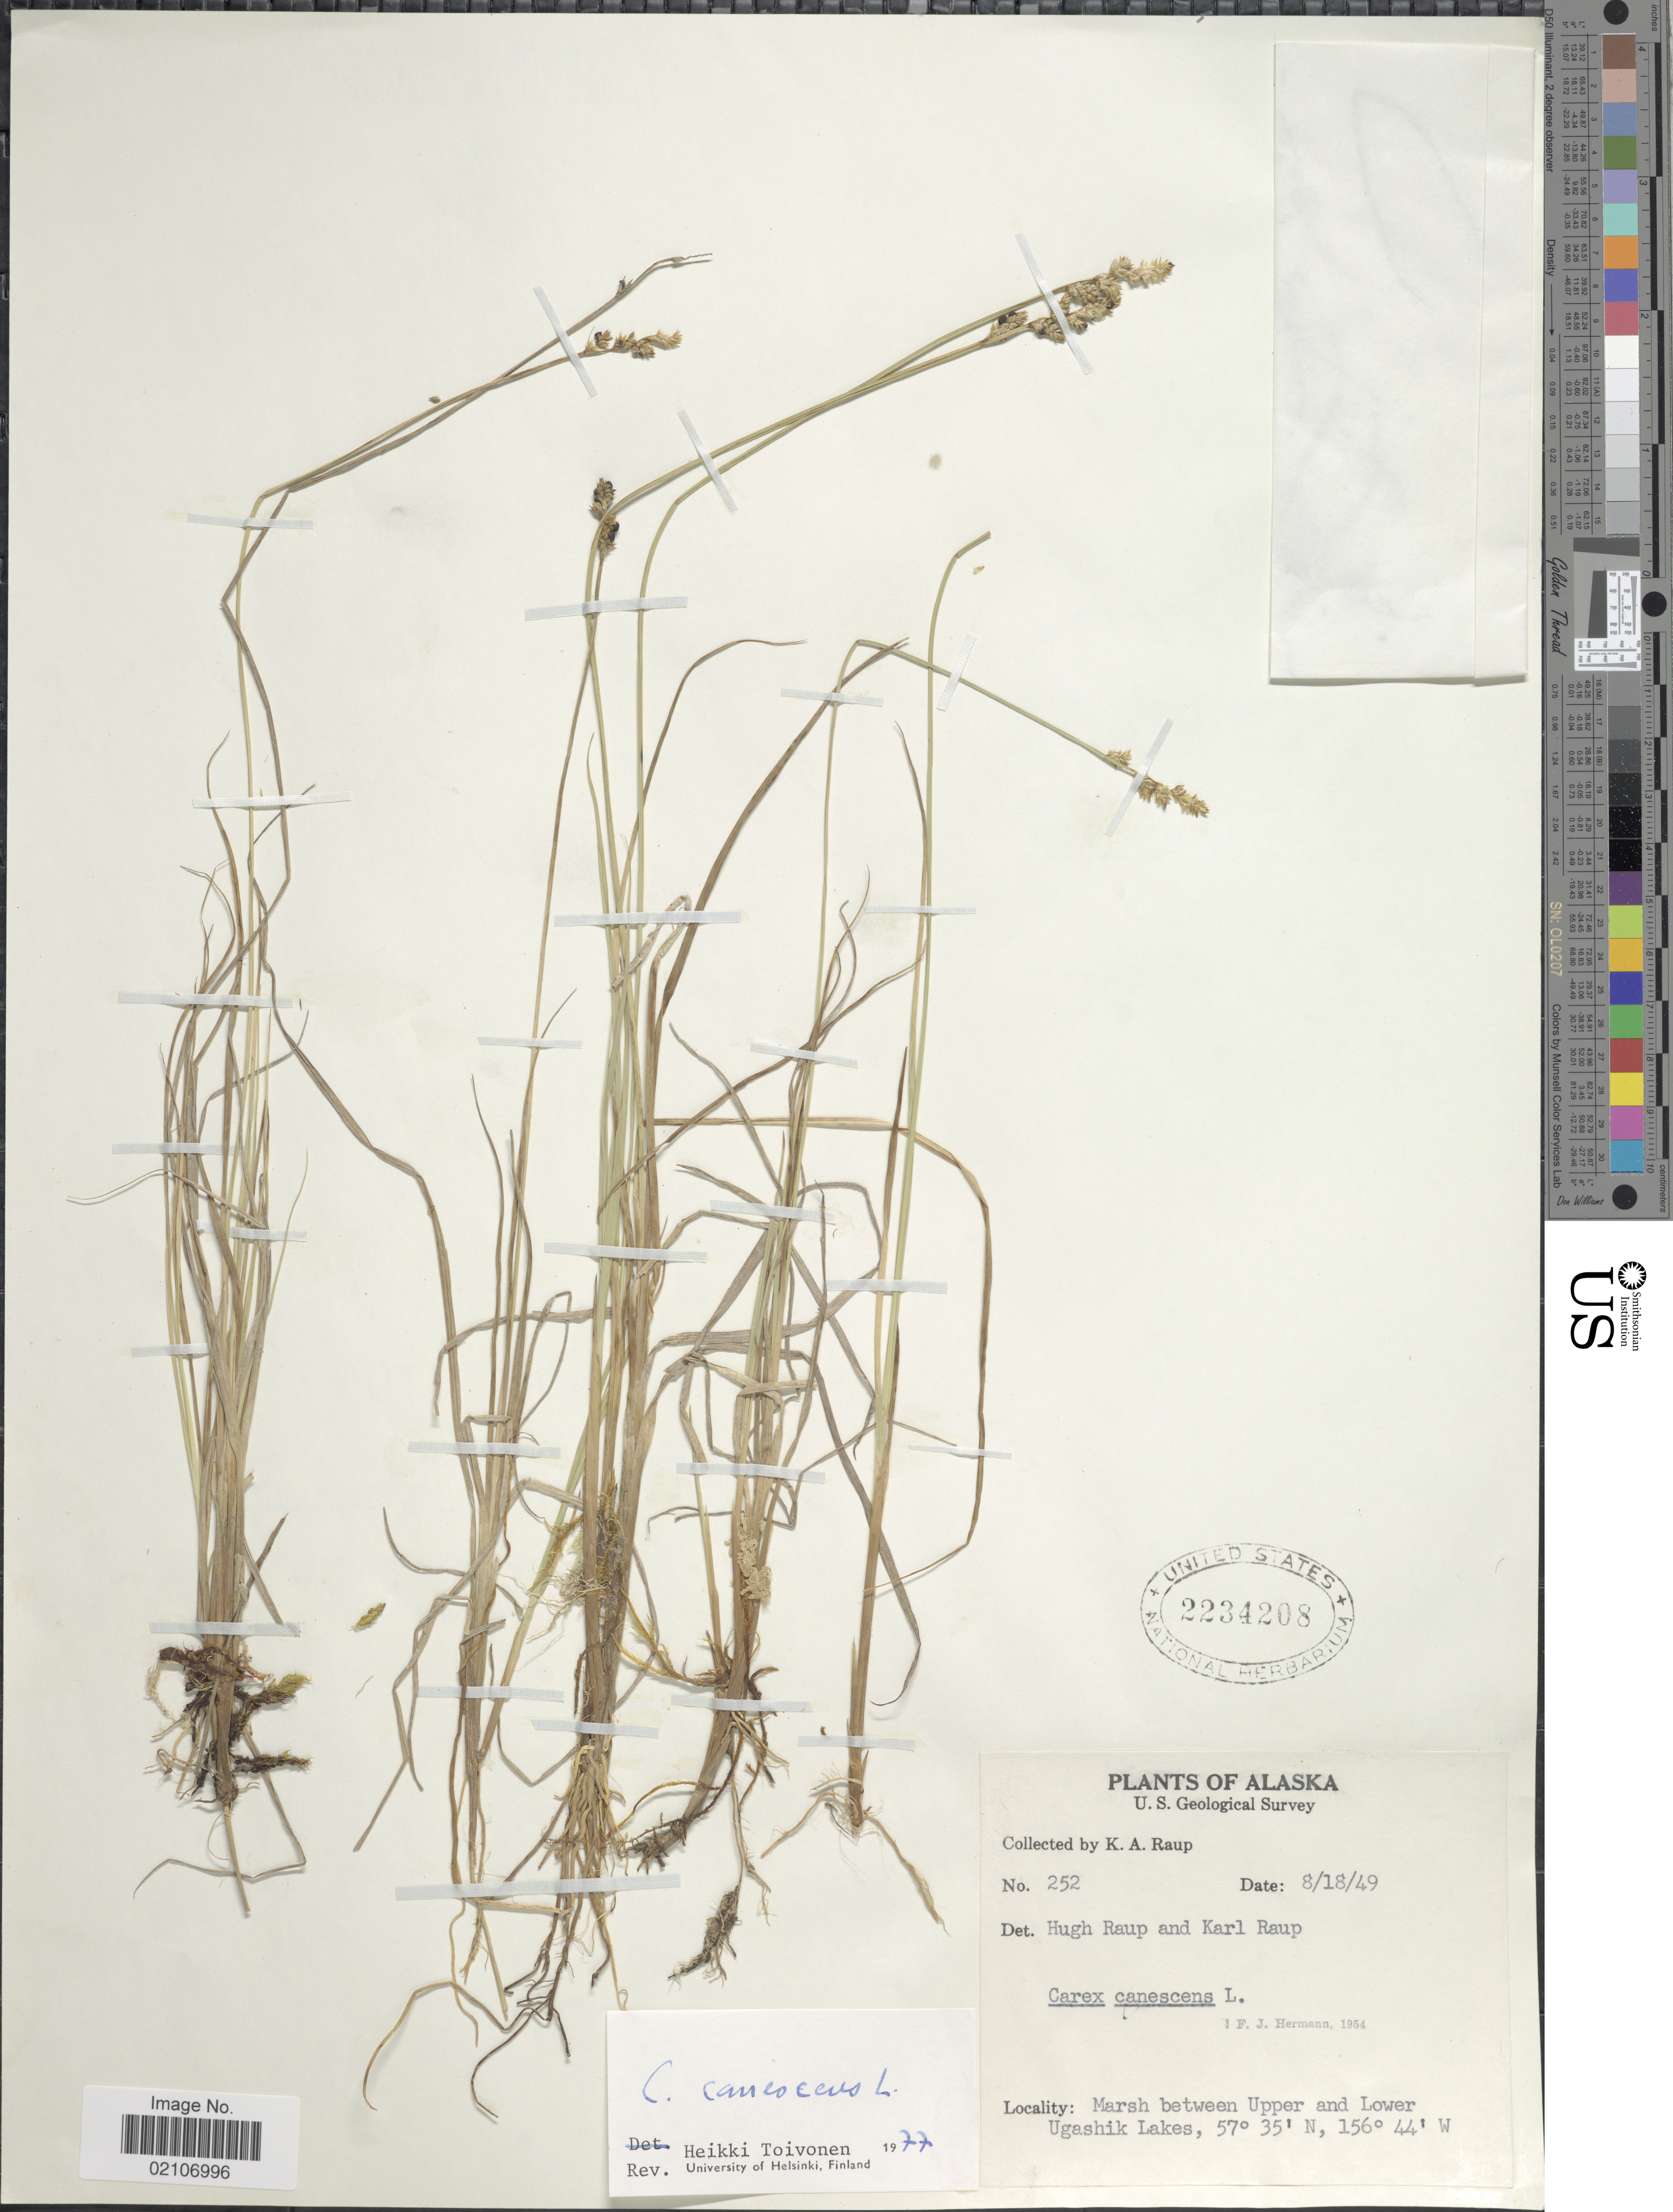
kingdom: Plantae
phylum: Tracheophyta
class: Liliopsida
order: Poales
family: Cyperaceae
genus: Carex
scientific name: Carex canescens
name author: L.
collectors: K. Raup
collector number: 252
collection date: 1949-08-18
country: United States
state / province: Alaska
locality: Mars between Upper and Lower Ugashik Lakes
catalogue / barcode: US 2234208